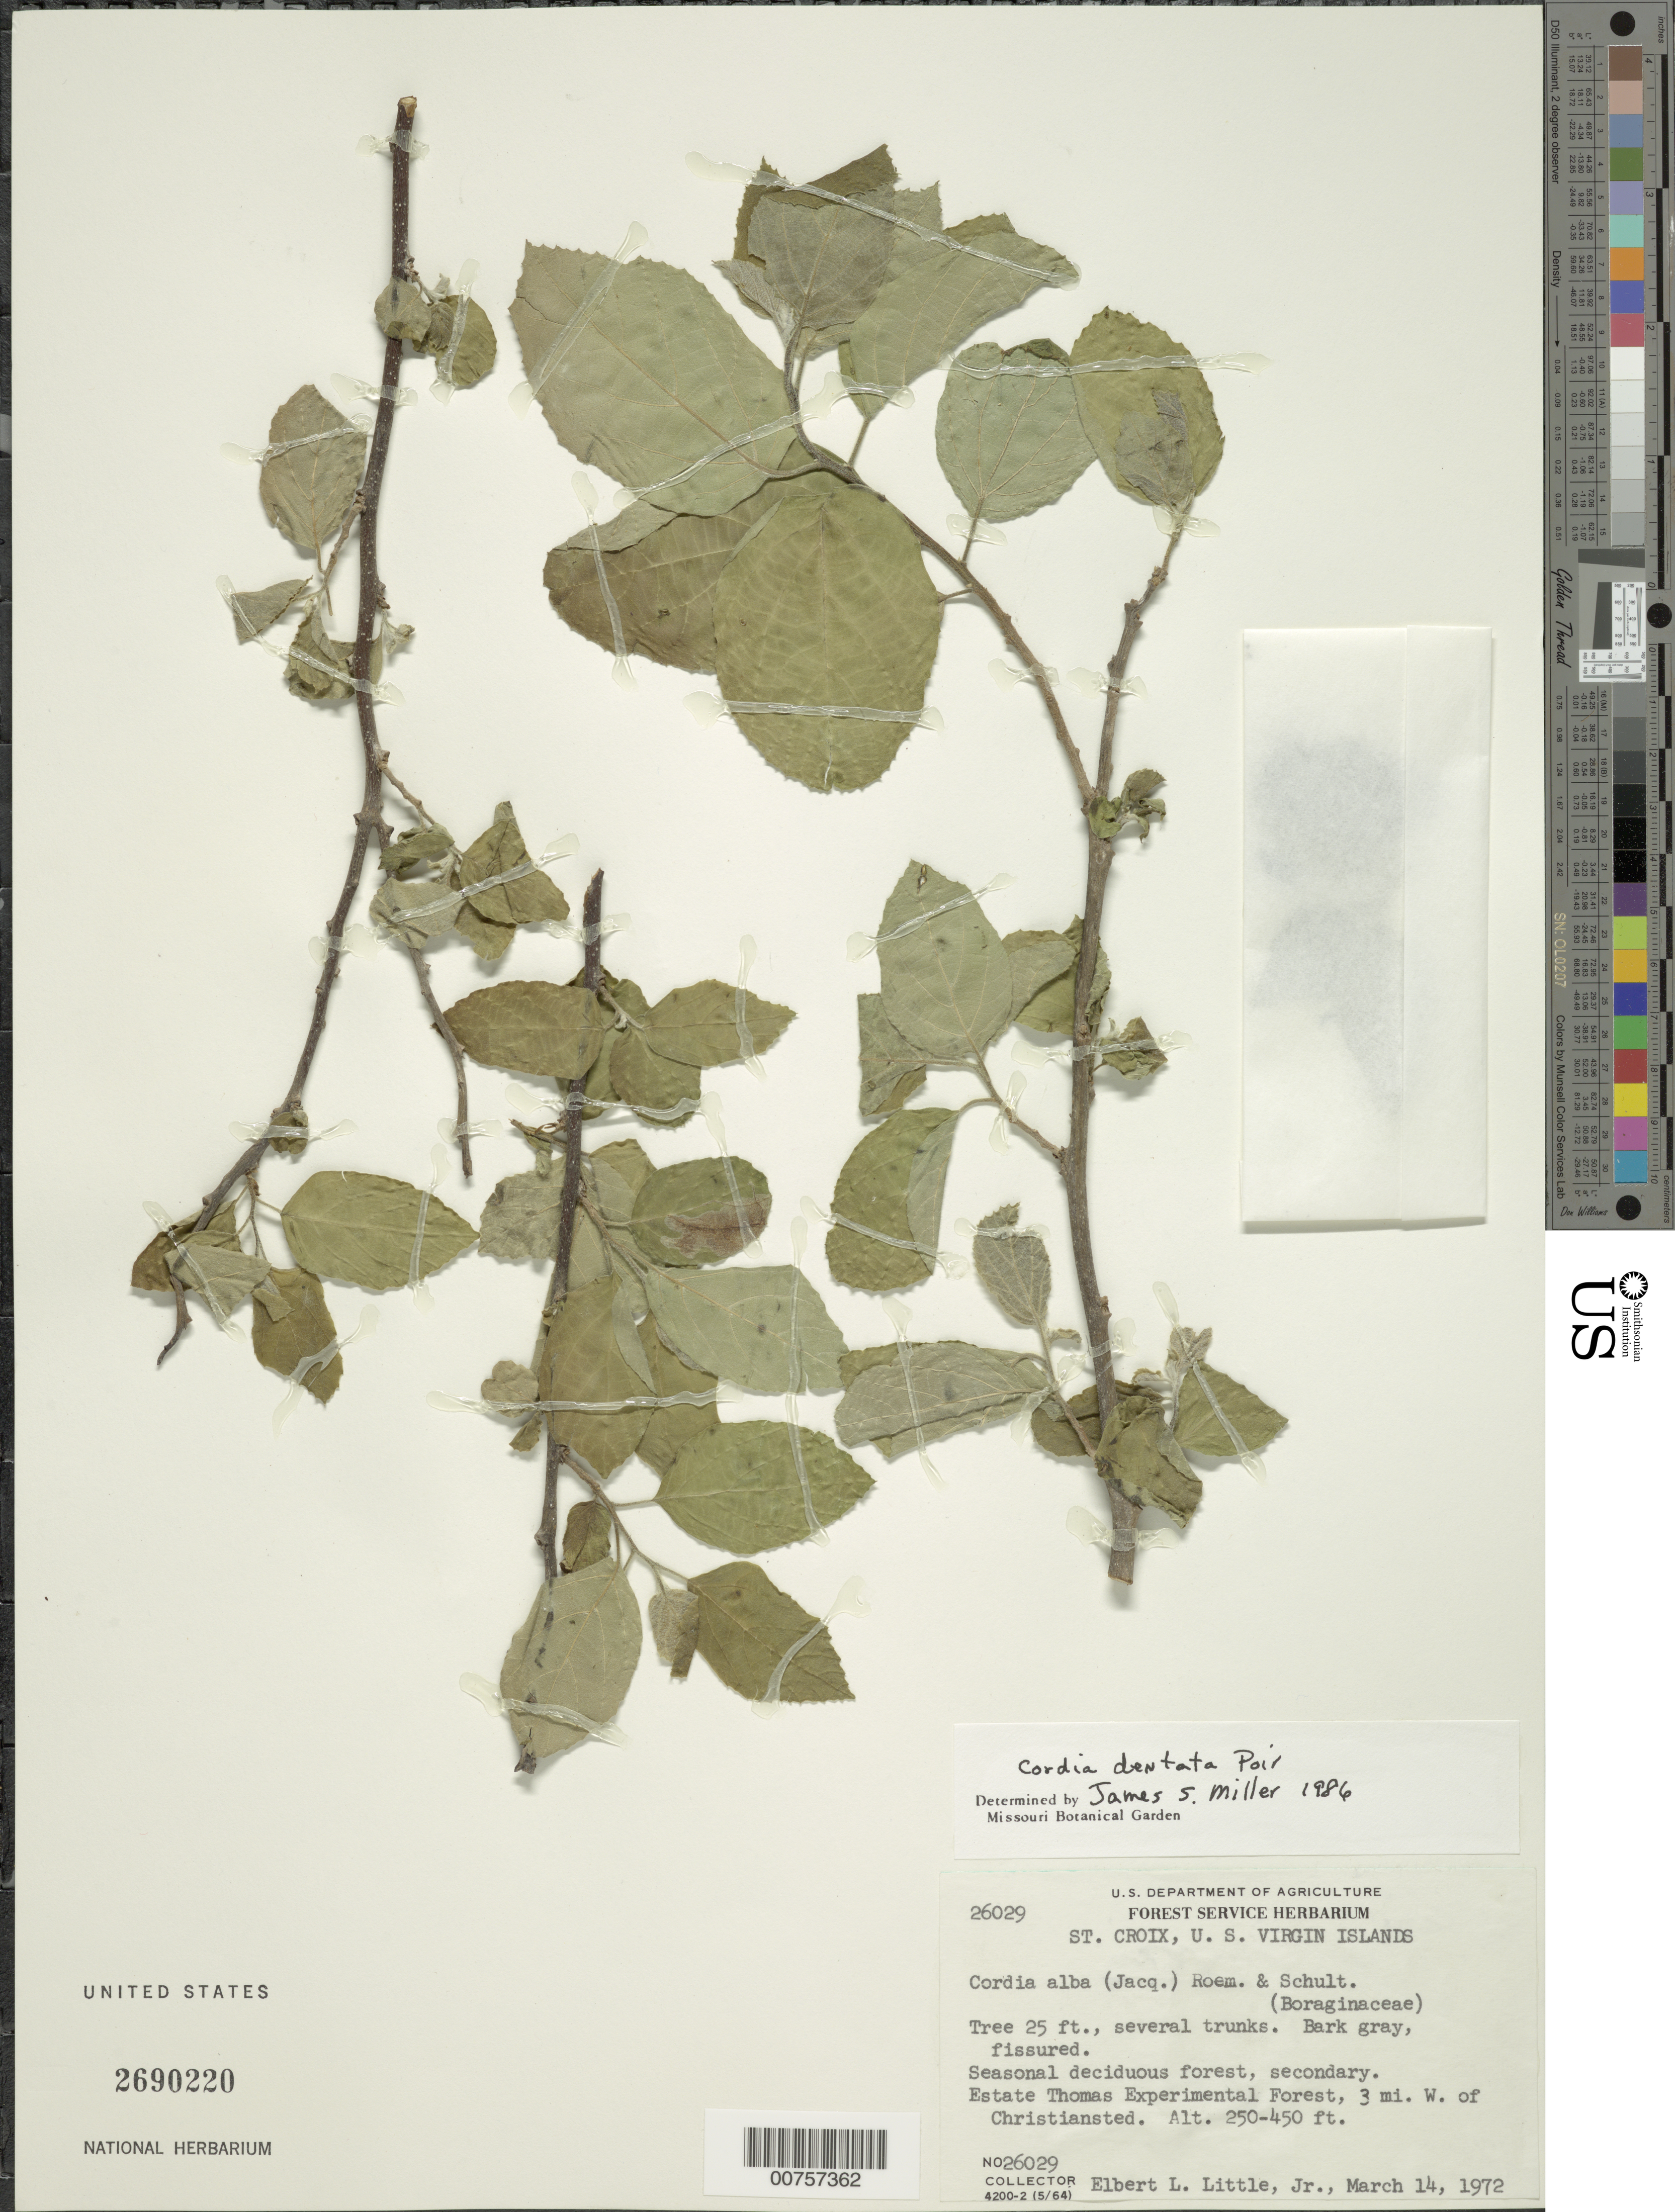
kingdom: Plantae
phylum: Tracheophyta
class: Magnoliopsida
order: Boraginales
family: Cordiaceae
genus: Cordia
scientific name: Cordia dentata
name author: Poir.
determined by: Miller, James S., (MO), Missouri Botanical Garden (UNITED STATES)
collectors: E. L. Little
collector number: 26029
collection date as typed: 14 Mar 1972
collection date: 1972-03-14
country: U.S. Virgin Islands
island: St. Croix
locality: Estate Thomas Experimental Forest, 3 mi W of Christiansted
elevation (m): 250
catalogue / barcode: US 2690220